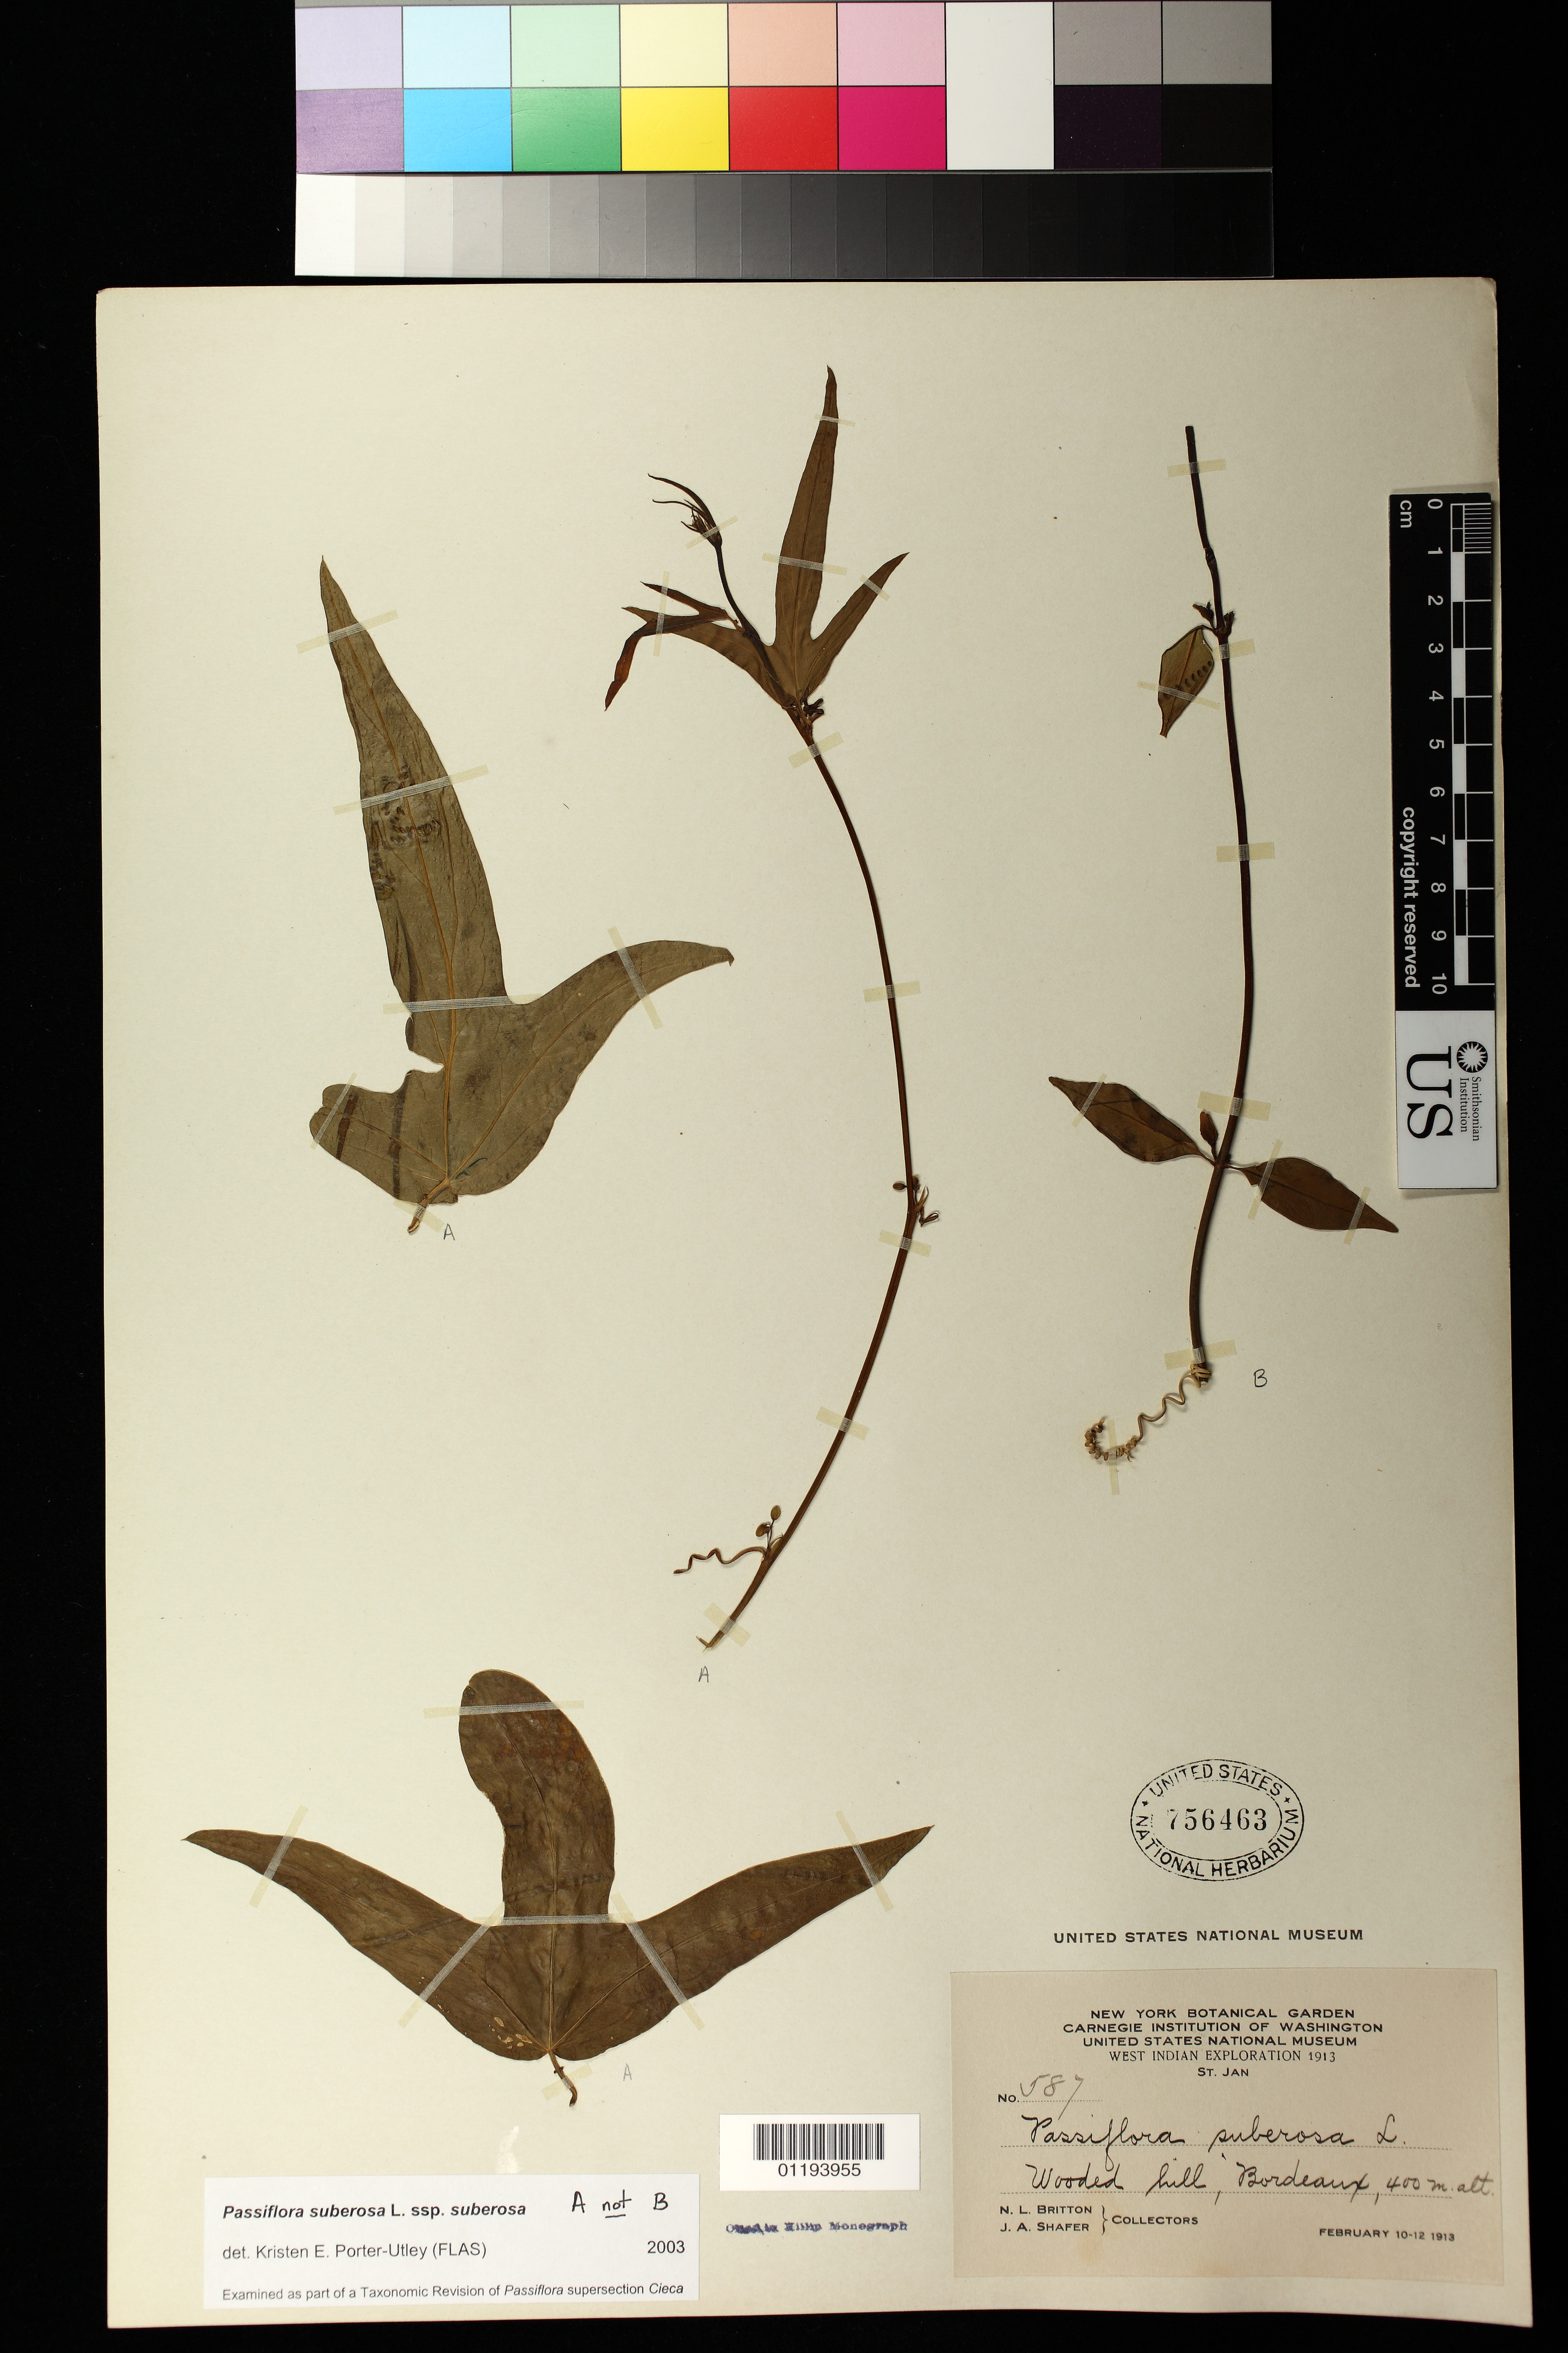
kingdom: Plantae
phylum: Tracheophyta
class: Magnoliopsida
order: Malpighiales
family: Passifloraceae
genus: Passiflora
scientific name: Passiflora suberosa subsp. suberosa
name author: L.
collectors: N. Britton & J. A. Shafer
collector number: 587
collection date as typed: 1913 Feb 10 1913 Feb 12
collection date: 1913-02-10/1913-02-12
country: U.S. Virgin Islands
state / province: Saint John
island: St. John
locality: Wooded hill, Bordeaux, St Jan, [Danish] West Indies [U.S. Virgin Islands].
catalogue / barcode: US 756463